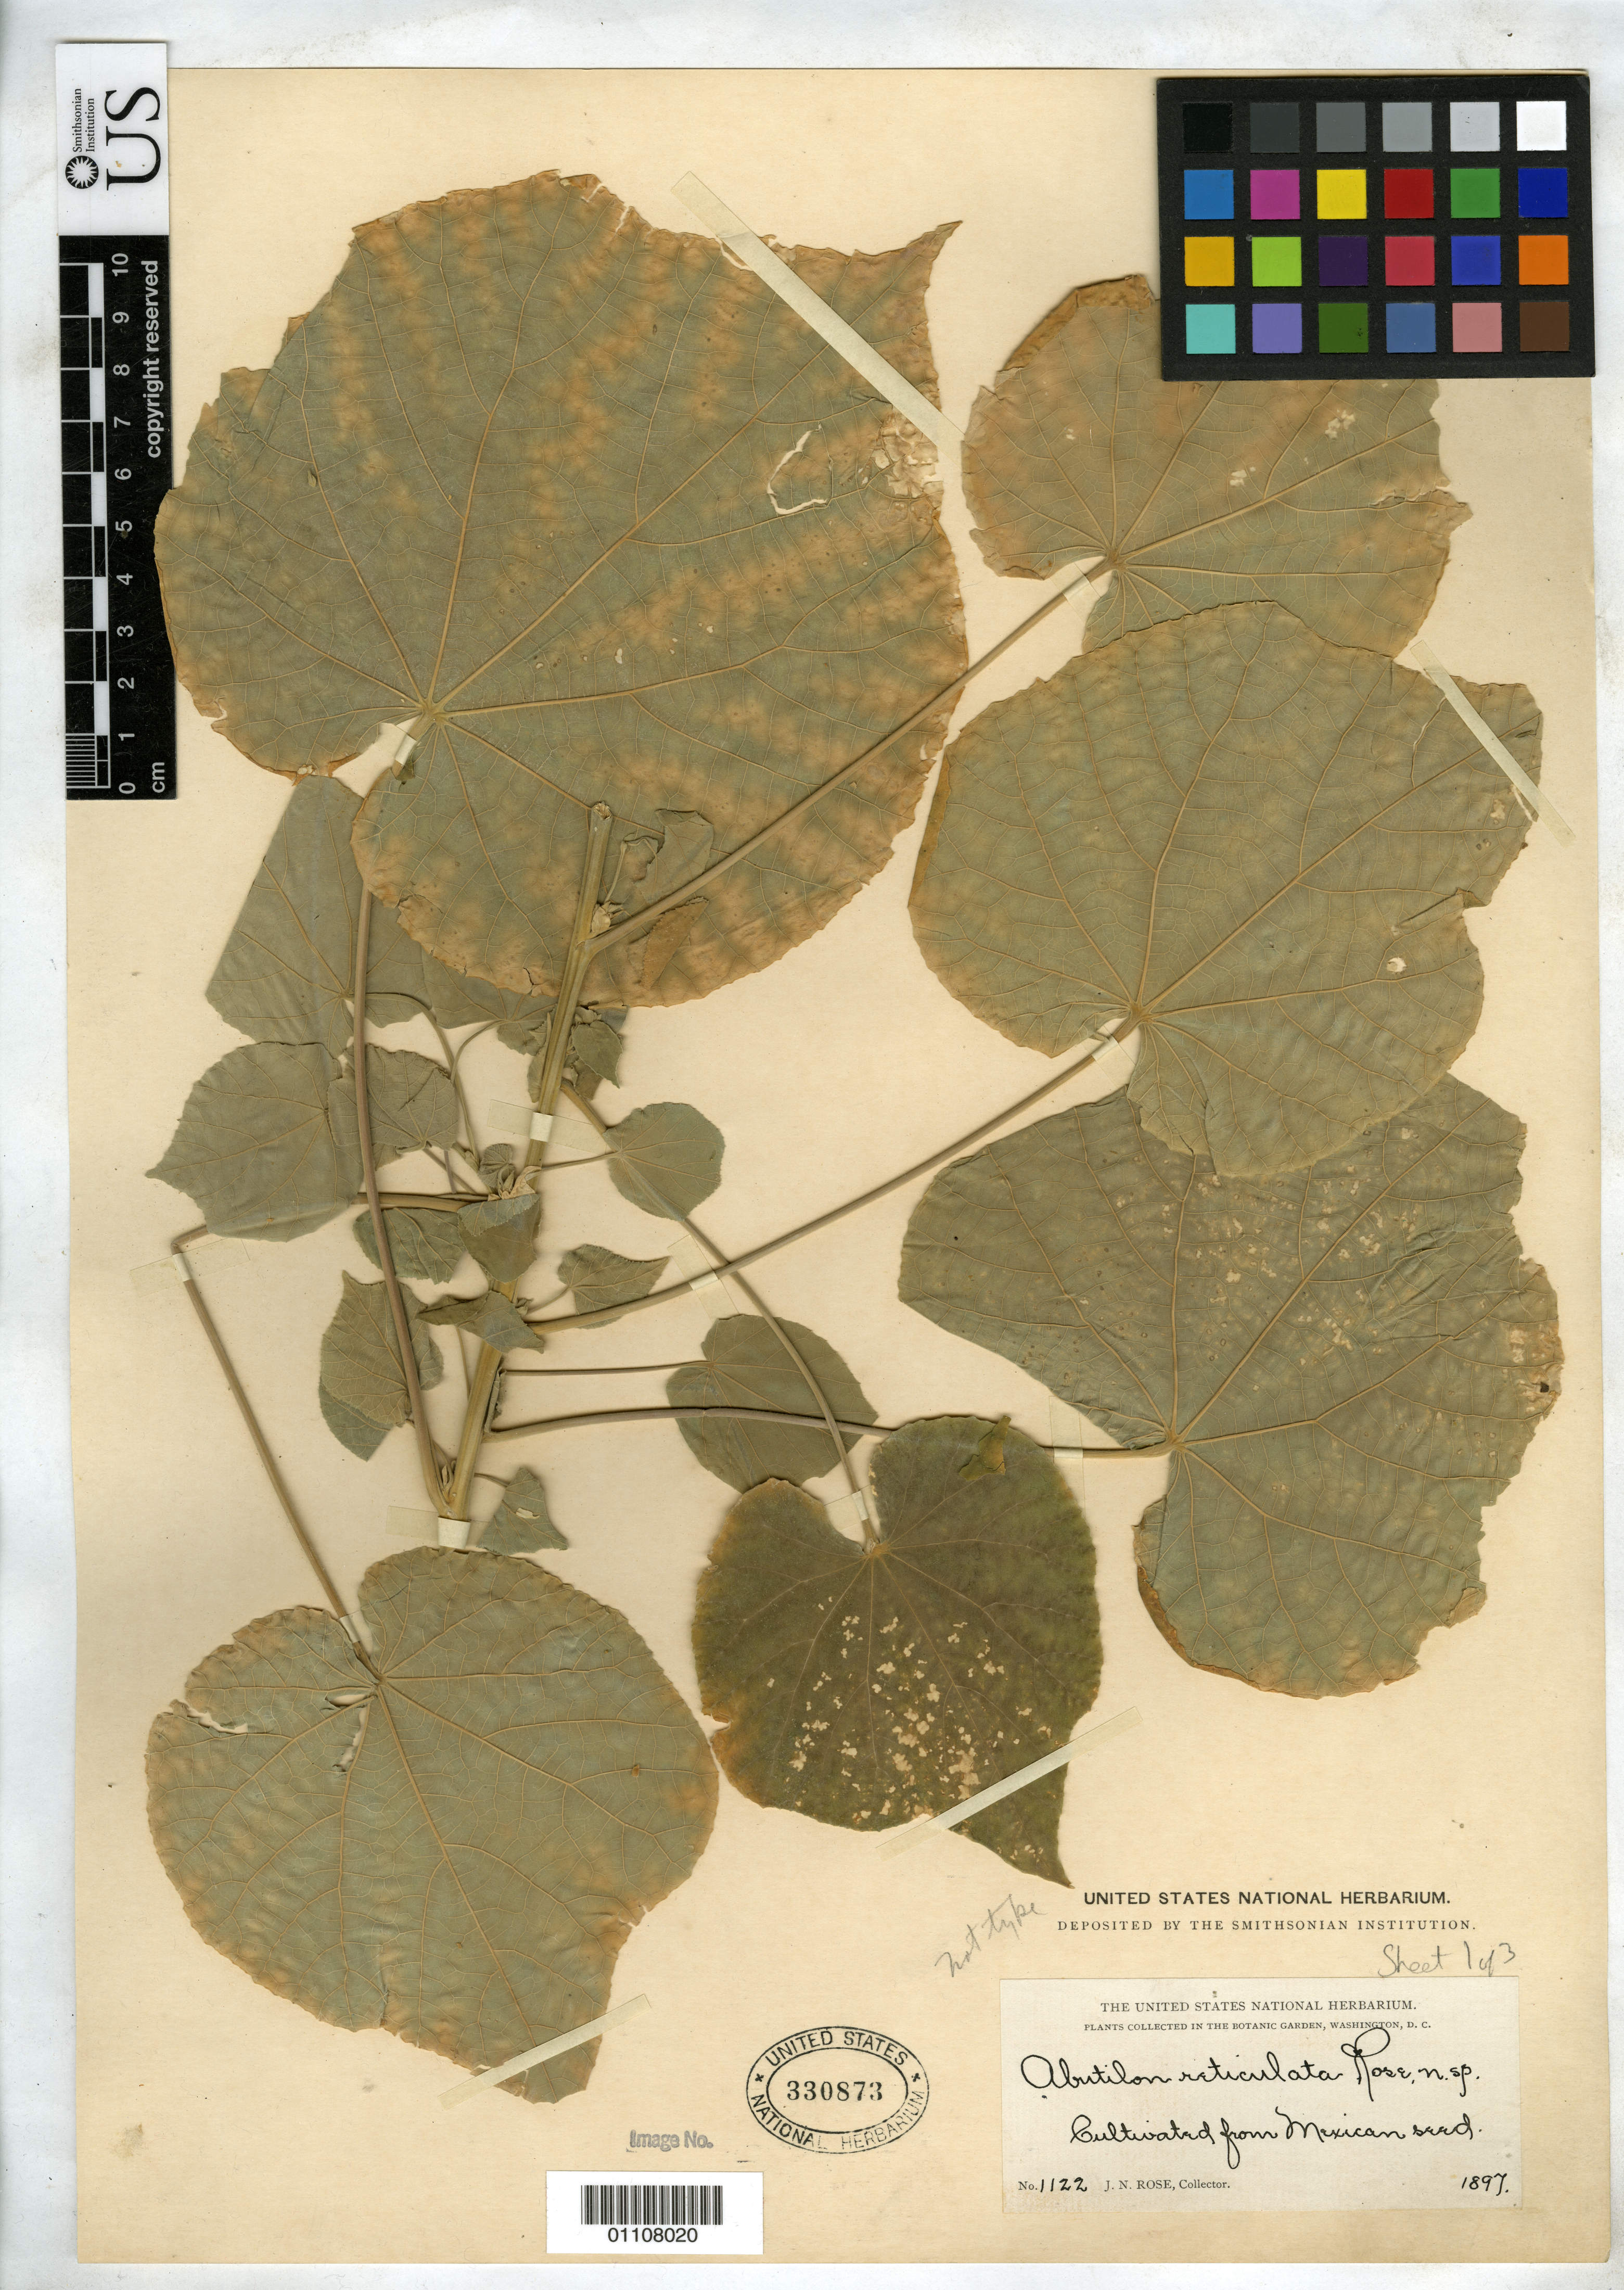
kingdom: Plantae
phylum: Tracheophyta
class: Magnoliopsida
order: Malvales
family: Malvaceae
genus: Abutilon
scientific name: Abutilon reticulatum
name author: Rose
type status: Syntype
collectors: J. N. Rose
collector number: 1122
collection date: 1897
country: United States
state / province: District of Columbia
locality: Collected in the Botanic Garden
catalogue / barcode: US 330873